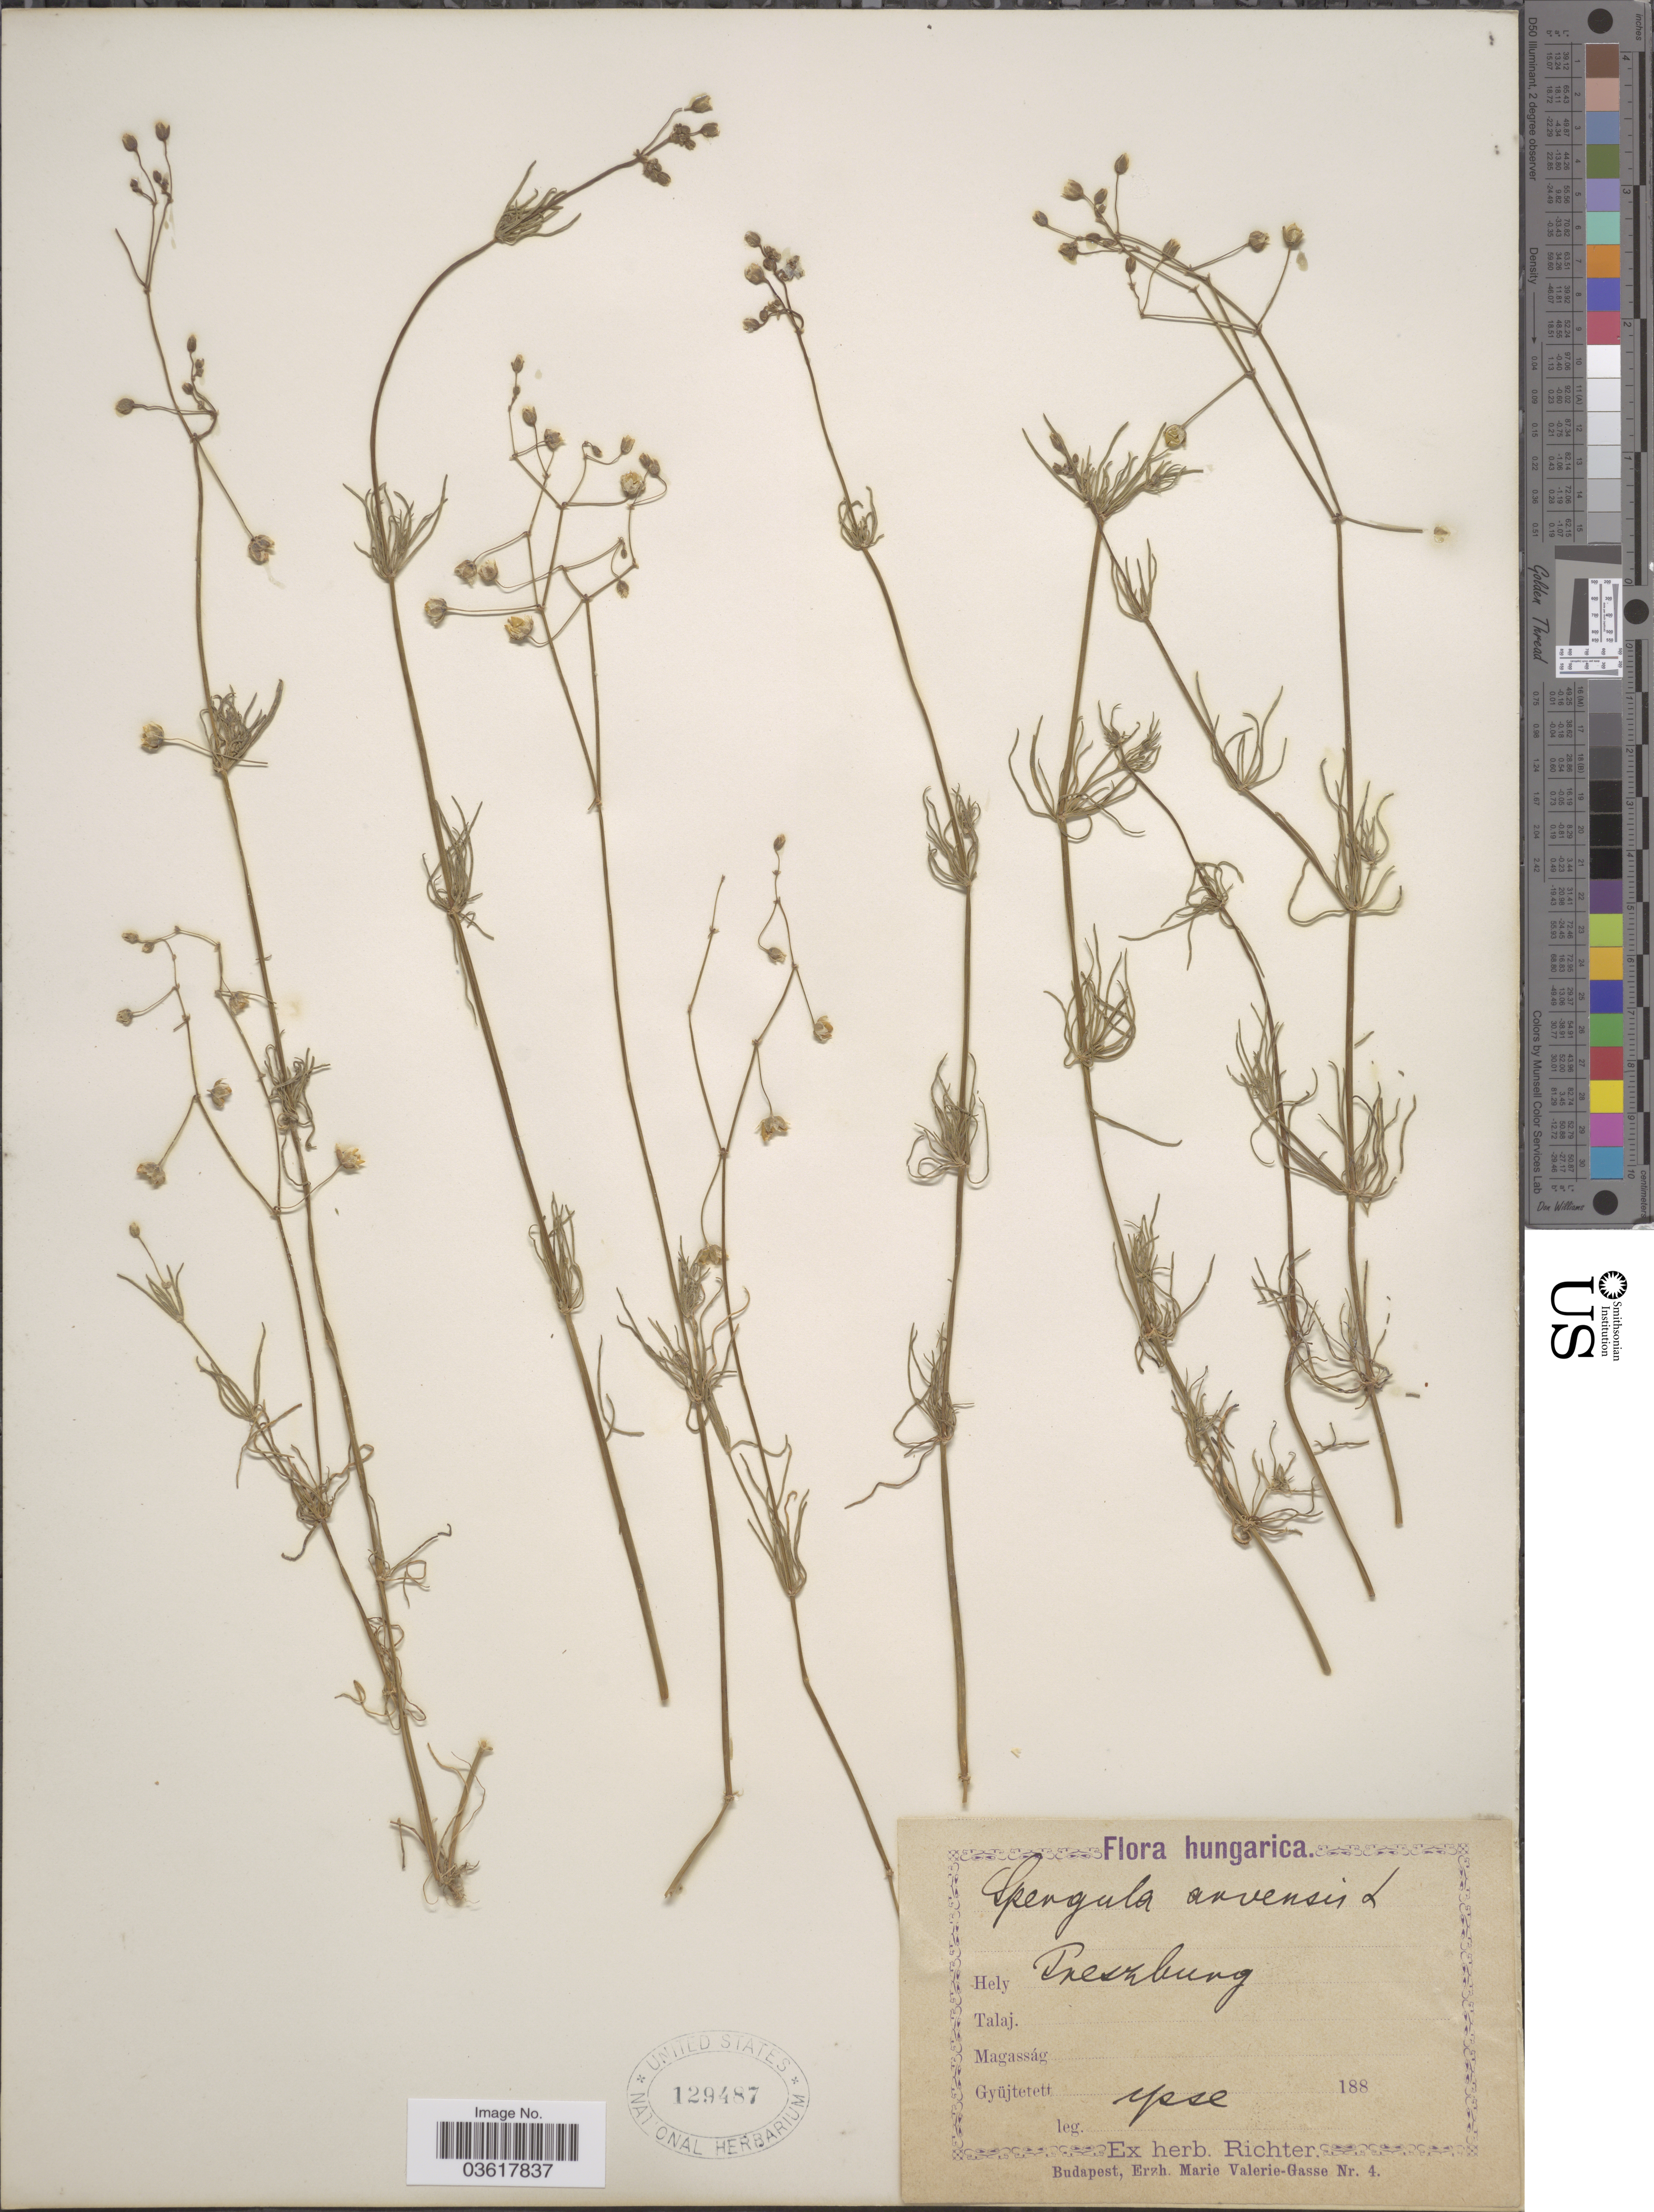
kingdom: Plantae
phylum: Tracheophyta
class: Magnoliopsida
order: Caryophyllales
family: Caryophyllaceae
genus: Spergula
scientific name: Spergula arvensis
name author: L.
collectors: -- Richter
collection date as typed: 188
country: Hungary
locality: Hungarica. Preszburg.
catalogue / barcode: US 129487